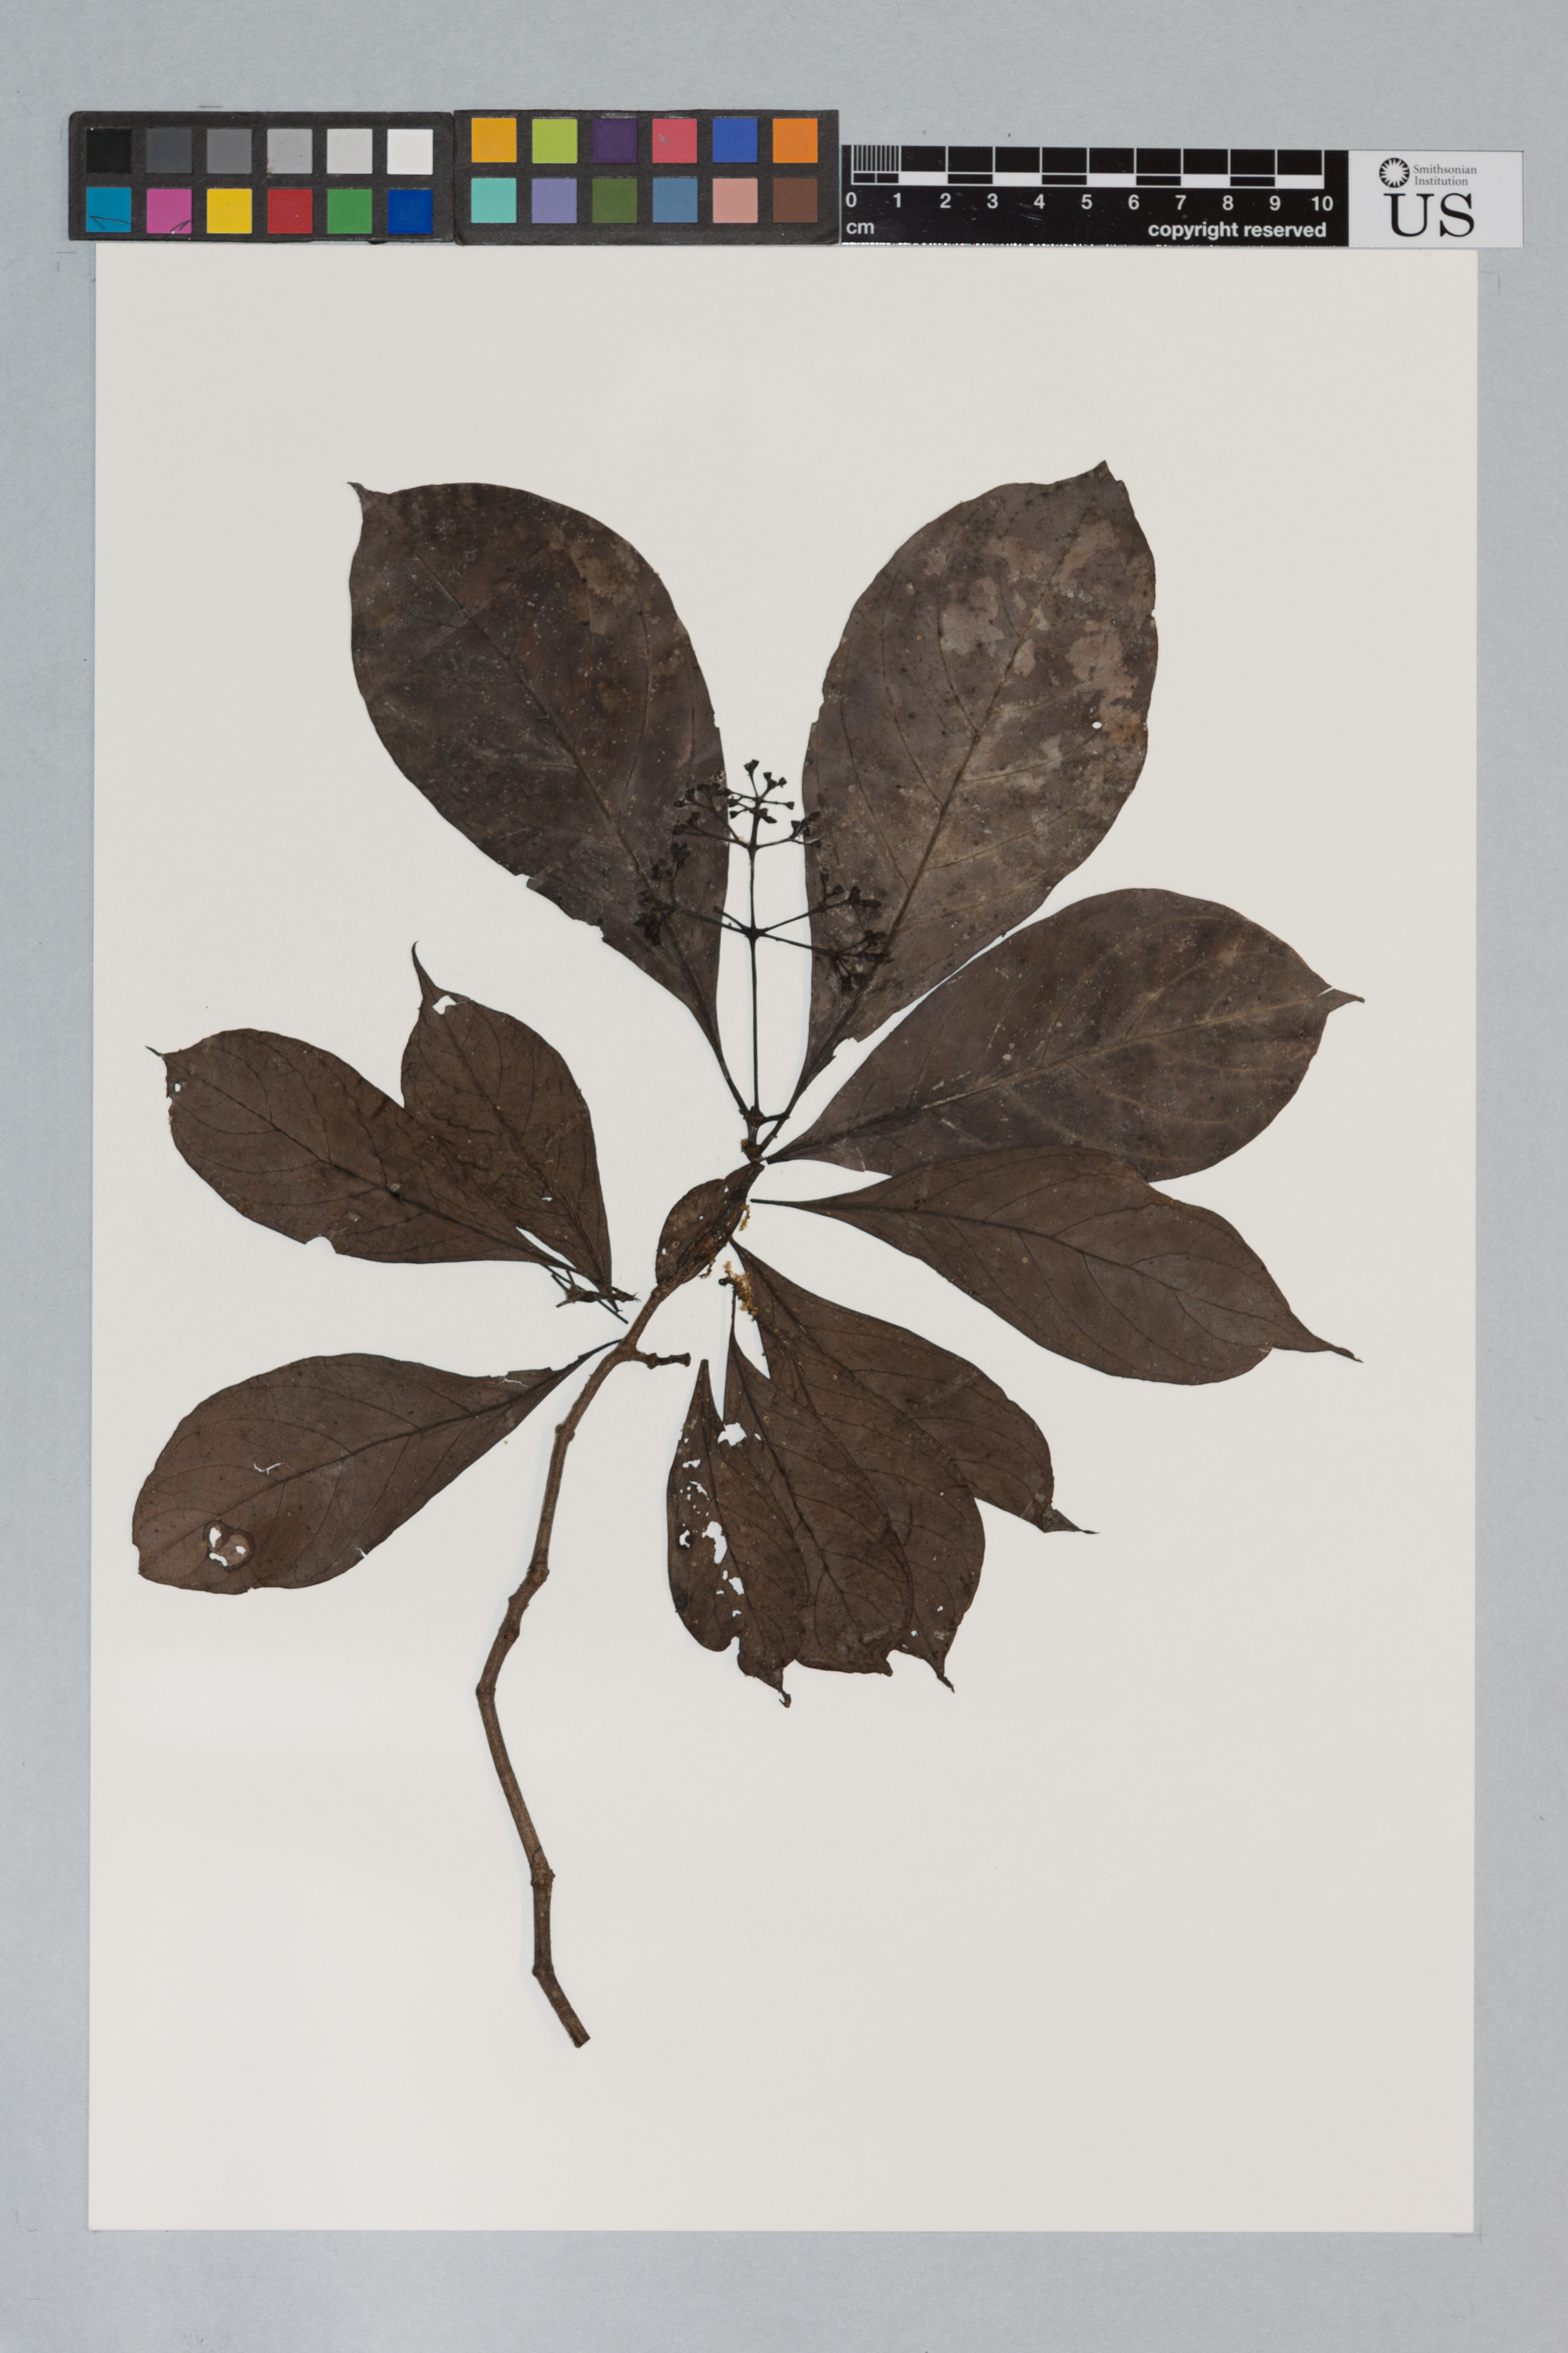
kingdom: Plantae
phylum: Tracheophyta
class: Magnoliopsida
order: Gentianales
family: Rubiaceae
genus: Psychotria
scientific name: Psychotria cupularis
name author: (Müll. Arg.) Standl.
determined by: Hamilton, C. W.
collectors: R. S. Cowan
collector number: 39363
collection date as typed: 28 Jan 1955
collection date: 1955-01-28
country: Guyana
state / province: Barima-Waini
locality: Barima R., Matthews Ridge, West Line, near WX-9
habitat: Infrequent in forest along West Line, near WX-9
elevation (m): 91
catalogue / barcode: US 2168856